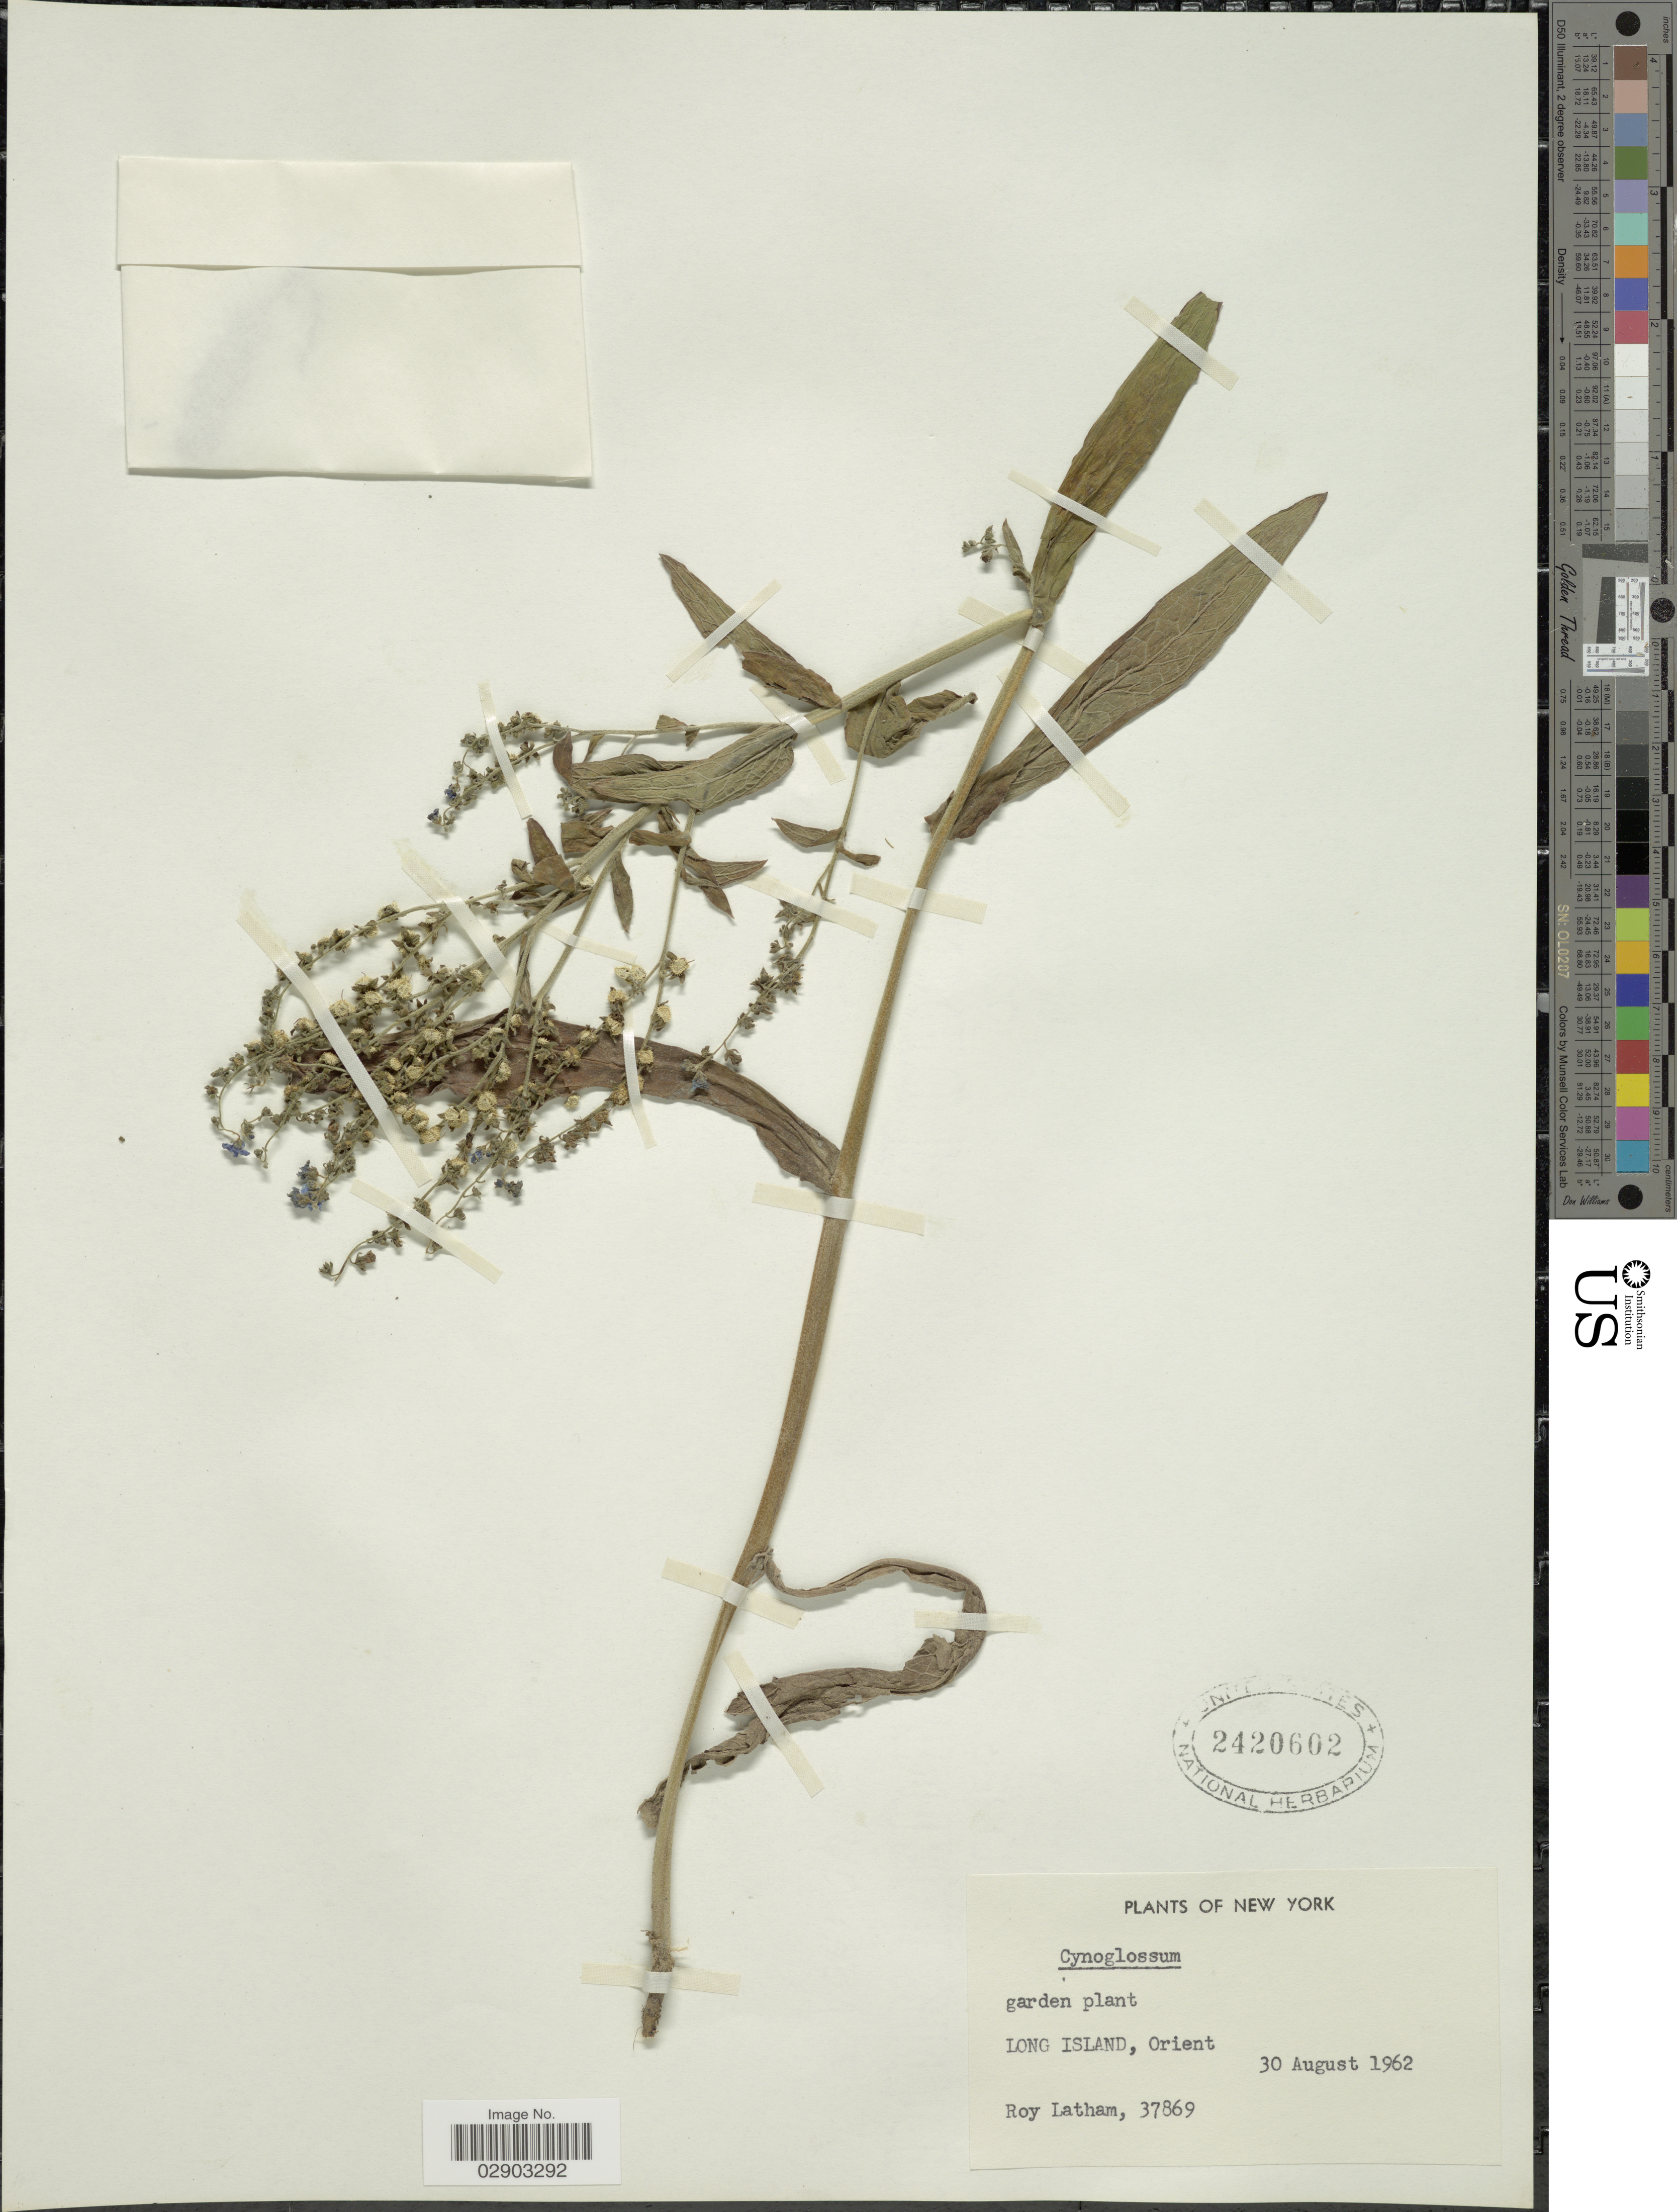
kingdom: Plantae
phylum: Tracheophyta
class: Magnoliopsida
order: Boraginales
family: Boraginaceae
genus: Cynoglossum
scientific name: Cynoglossum sp.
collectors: R. Latham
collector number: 37869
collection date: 1962-08-30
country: United States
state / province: New York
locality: Long Island, Orient.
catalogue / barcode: US 2420602